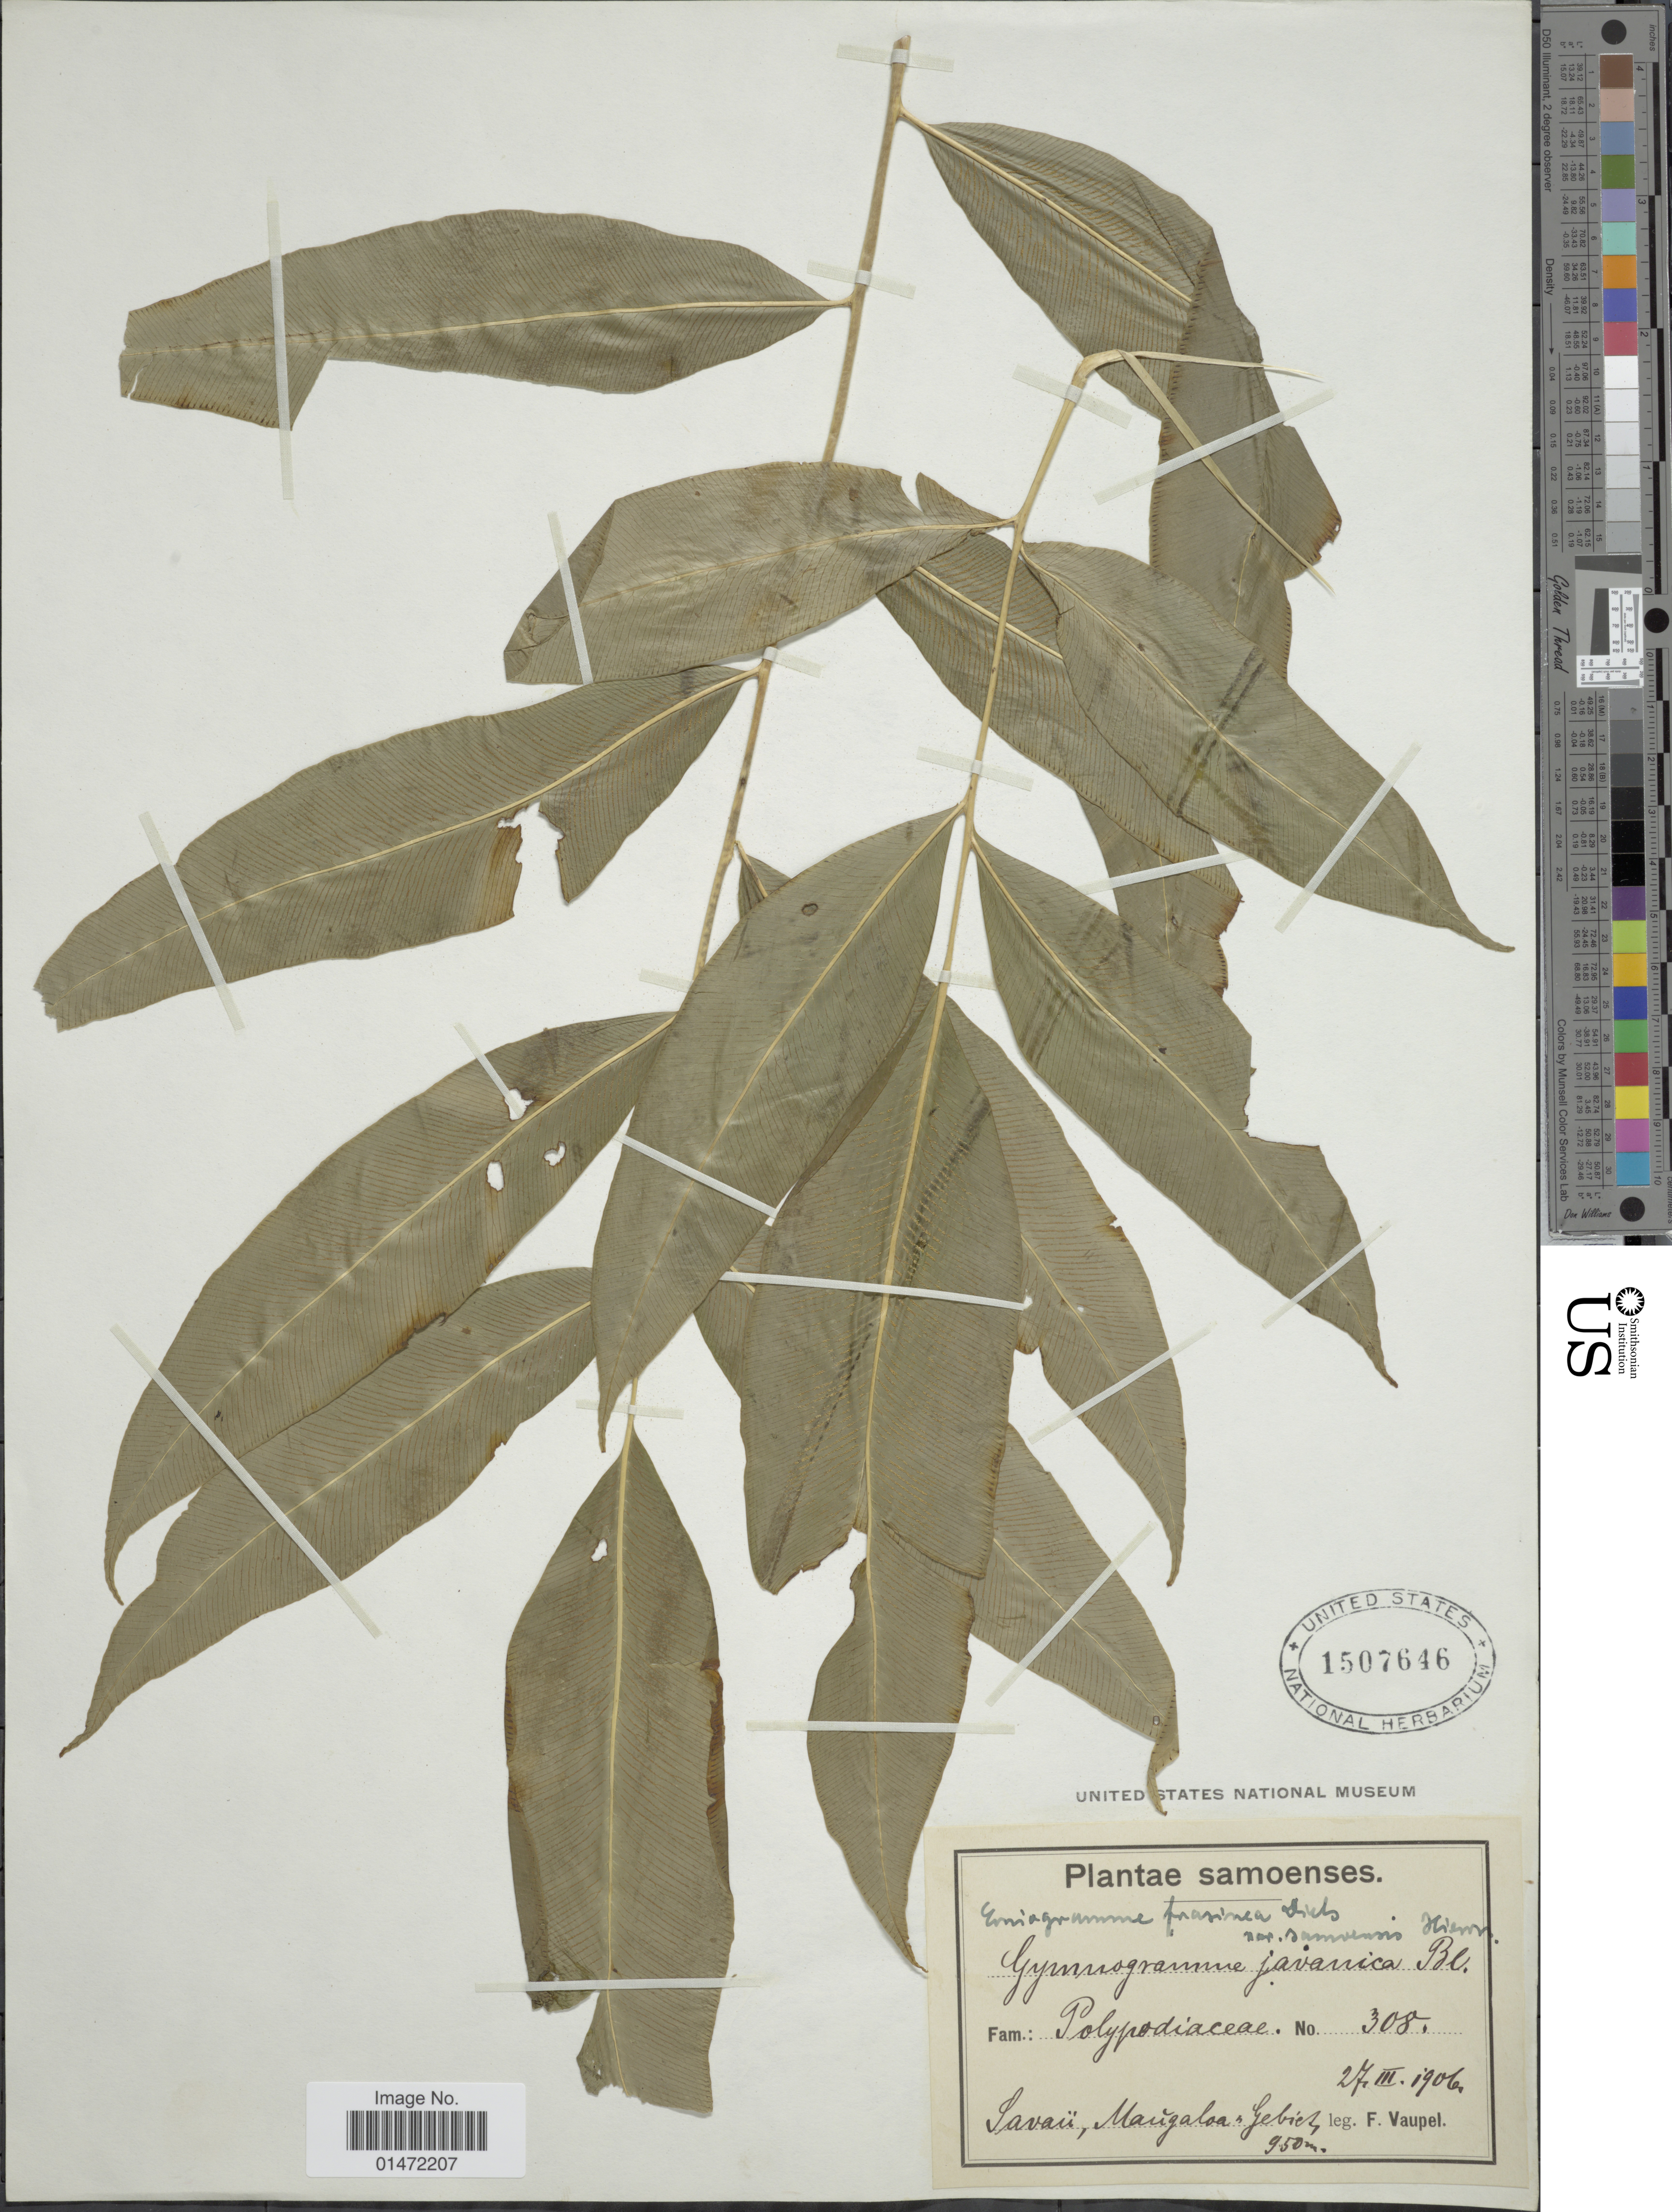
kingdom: Plantae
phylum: Tracheophyta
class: Polypodiopsida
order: Polypodiales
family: Pteridaceae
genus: Coniogramme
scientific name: Coniogramme fraxinea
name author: (D. Don) Diels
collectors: F. Vaupel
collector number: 308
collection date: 1906-03-27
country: Samoa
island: Savai'i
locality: Savaii, Maugaloa-Gebiets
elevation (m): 950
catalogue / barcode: US 1507646